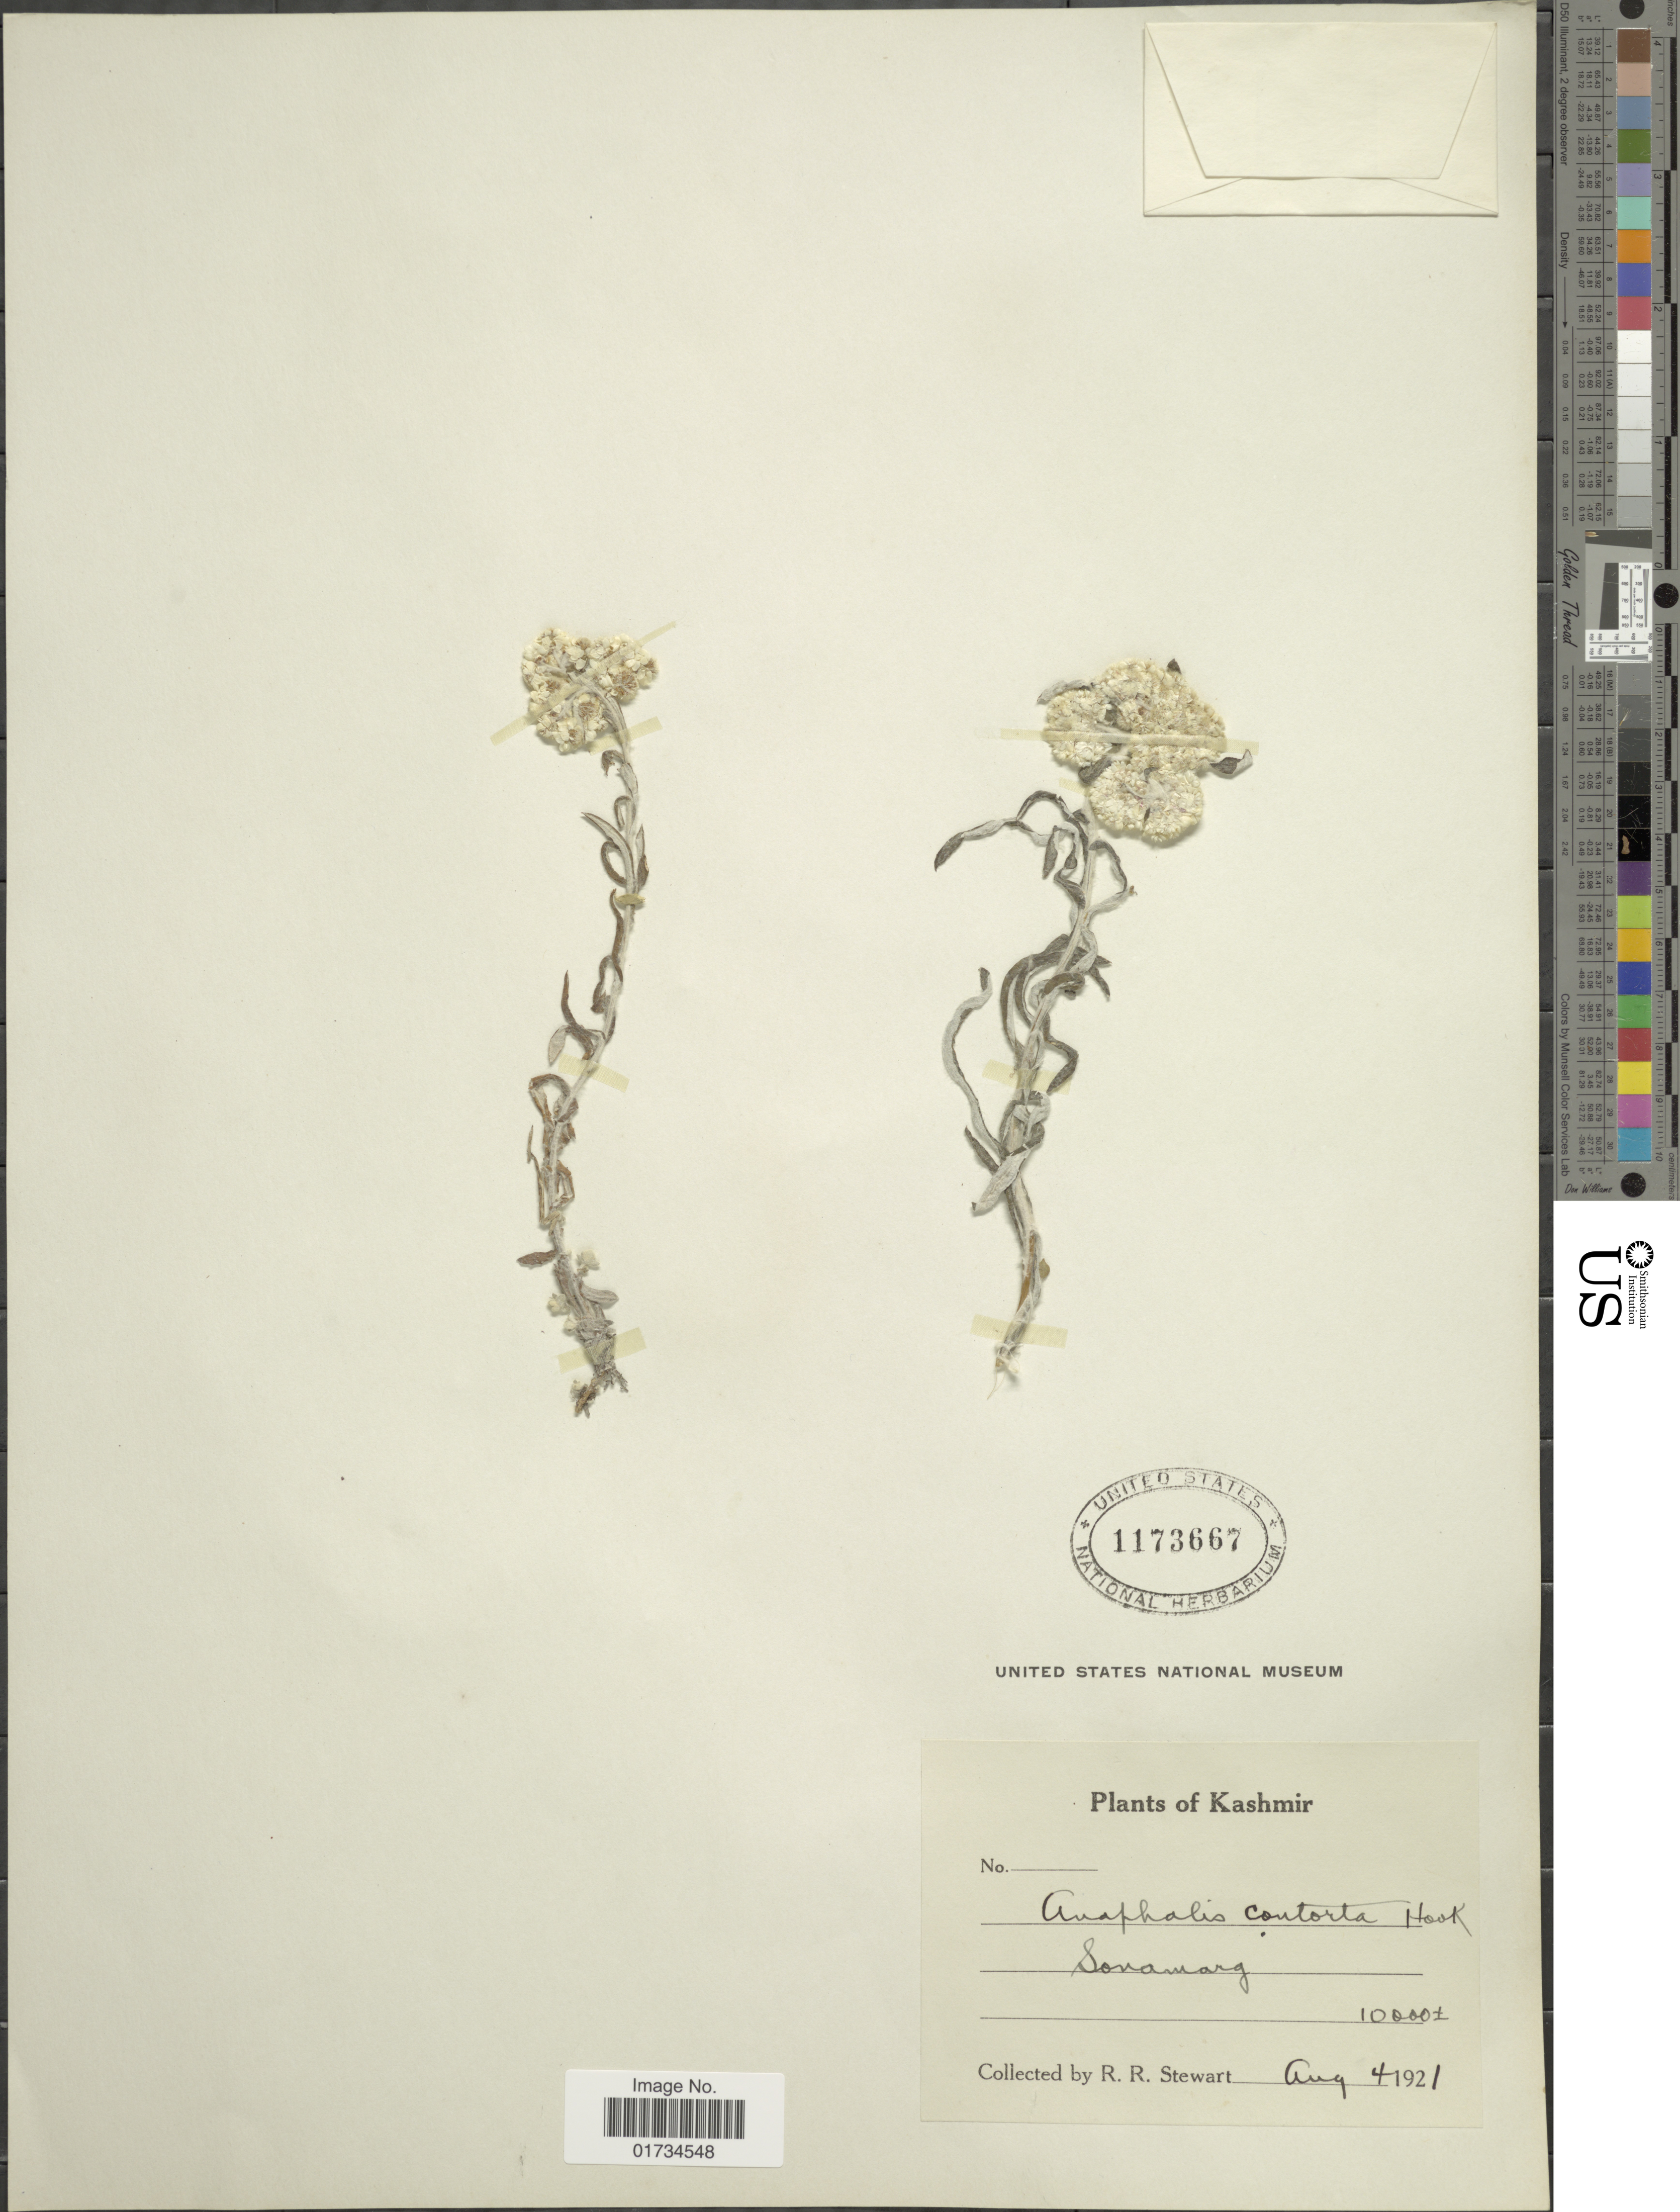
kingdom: Plantae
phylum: Tracheophyta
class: Magnoliopsida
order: Asterales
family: Asteraceae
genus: Anaphalis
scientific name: Anaphalis contorta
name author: (D. Don) Hook. f.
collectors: R. R. Stewart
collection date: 1921-08-04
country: India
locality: Kashmir, Sonamarg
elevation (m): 3048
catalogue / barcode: US 1173667